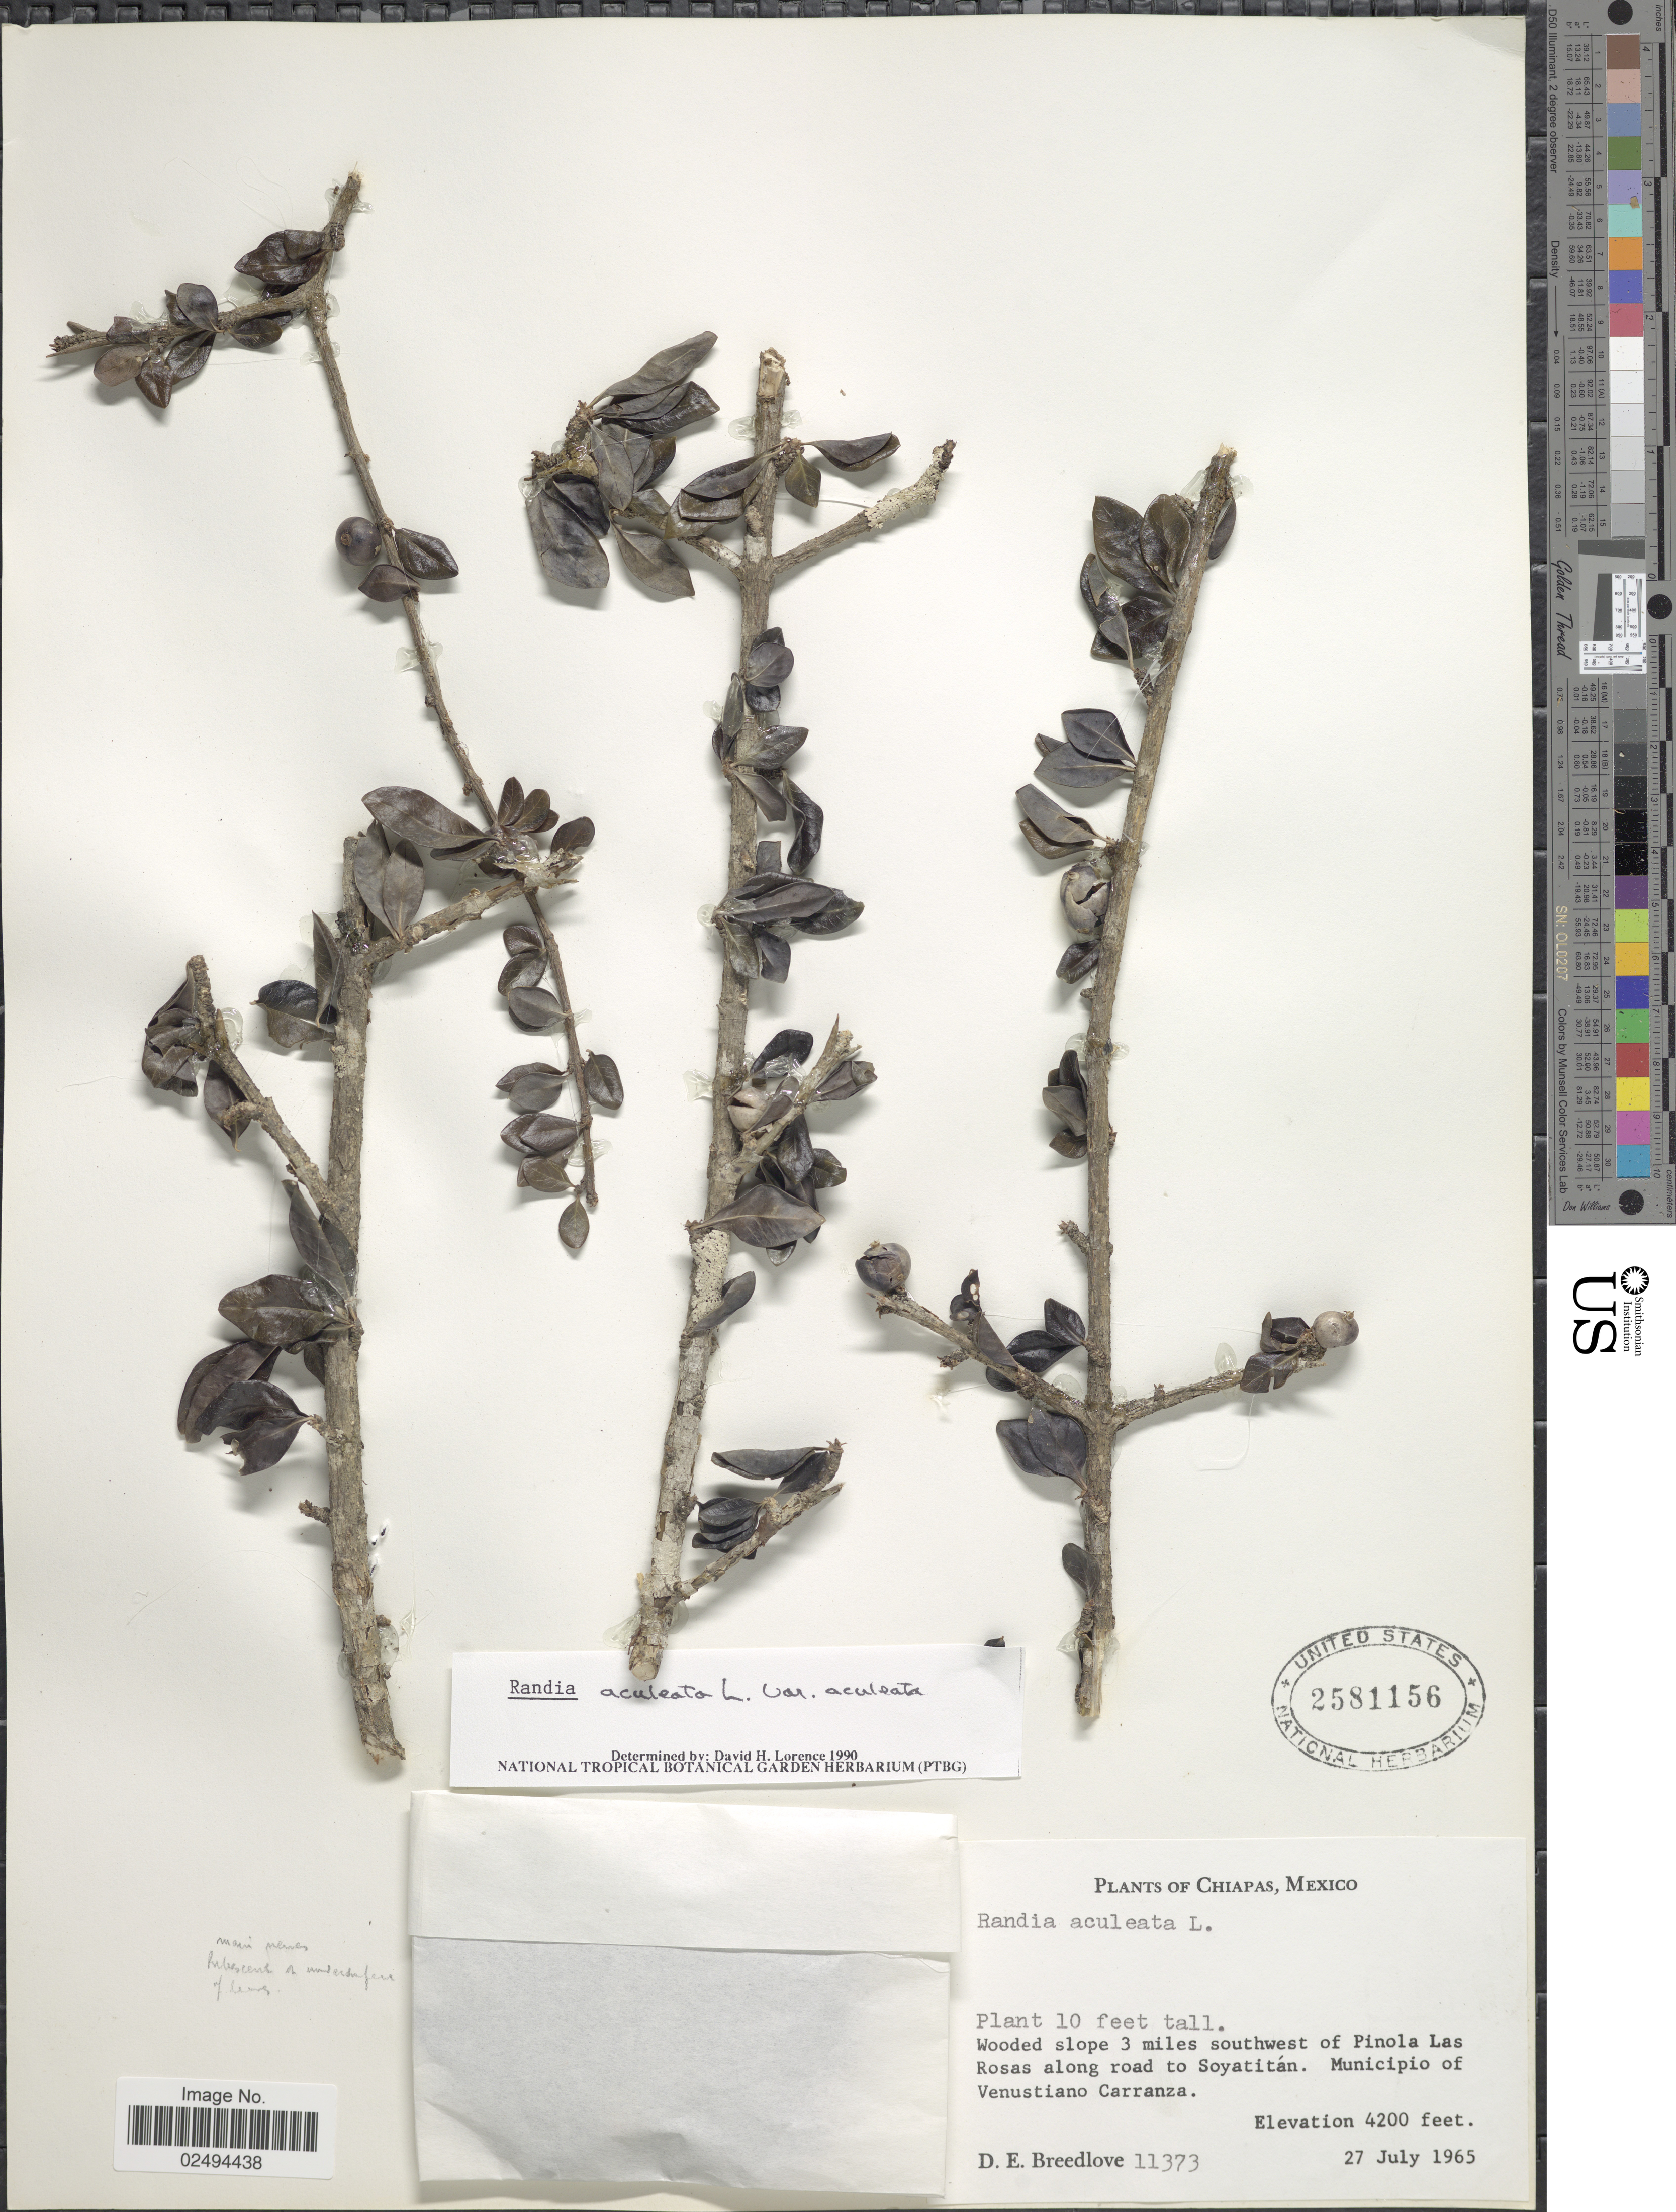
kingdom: Plantae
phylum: Tracheophyta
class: Magnoliopsida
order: Gentianales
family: Rubiaceae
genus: Randia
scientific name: Randia aculeata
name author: L.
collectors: D. E. Breedlove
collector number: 11373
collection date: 1965-07-27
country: Mexico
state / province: Chiapas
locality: Wooded slope 3 miles southwest of Pinola Las Rosas along road to Soyatitan. Municipio of Venustiano Carranza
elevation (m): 1280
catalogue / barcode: US 2581156